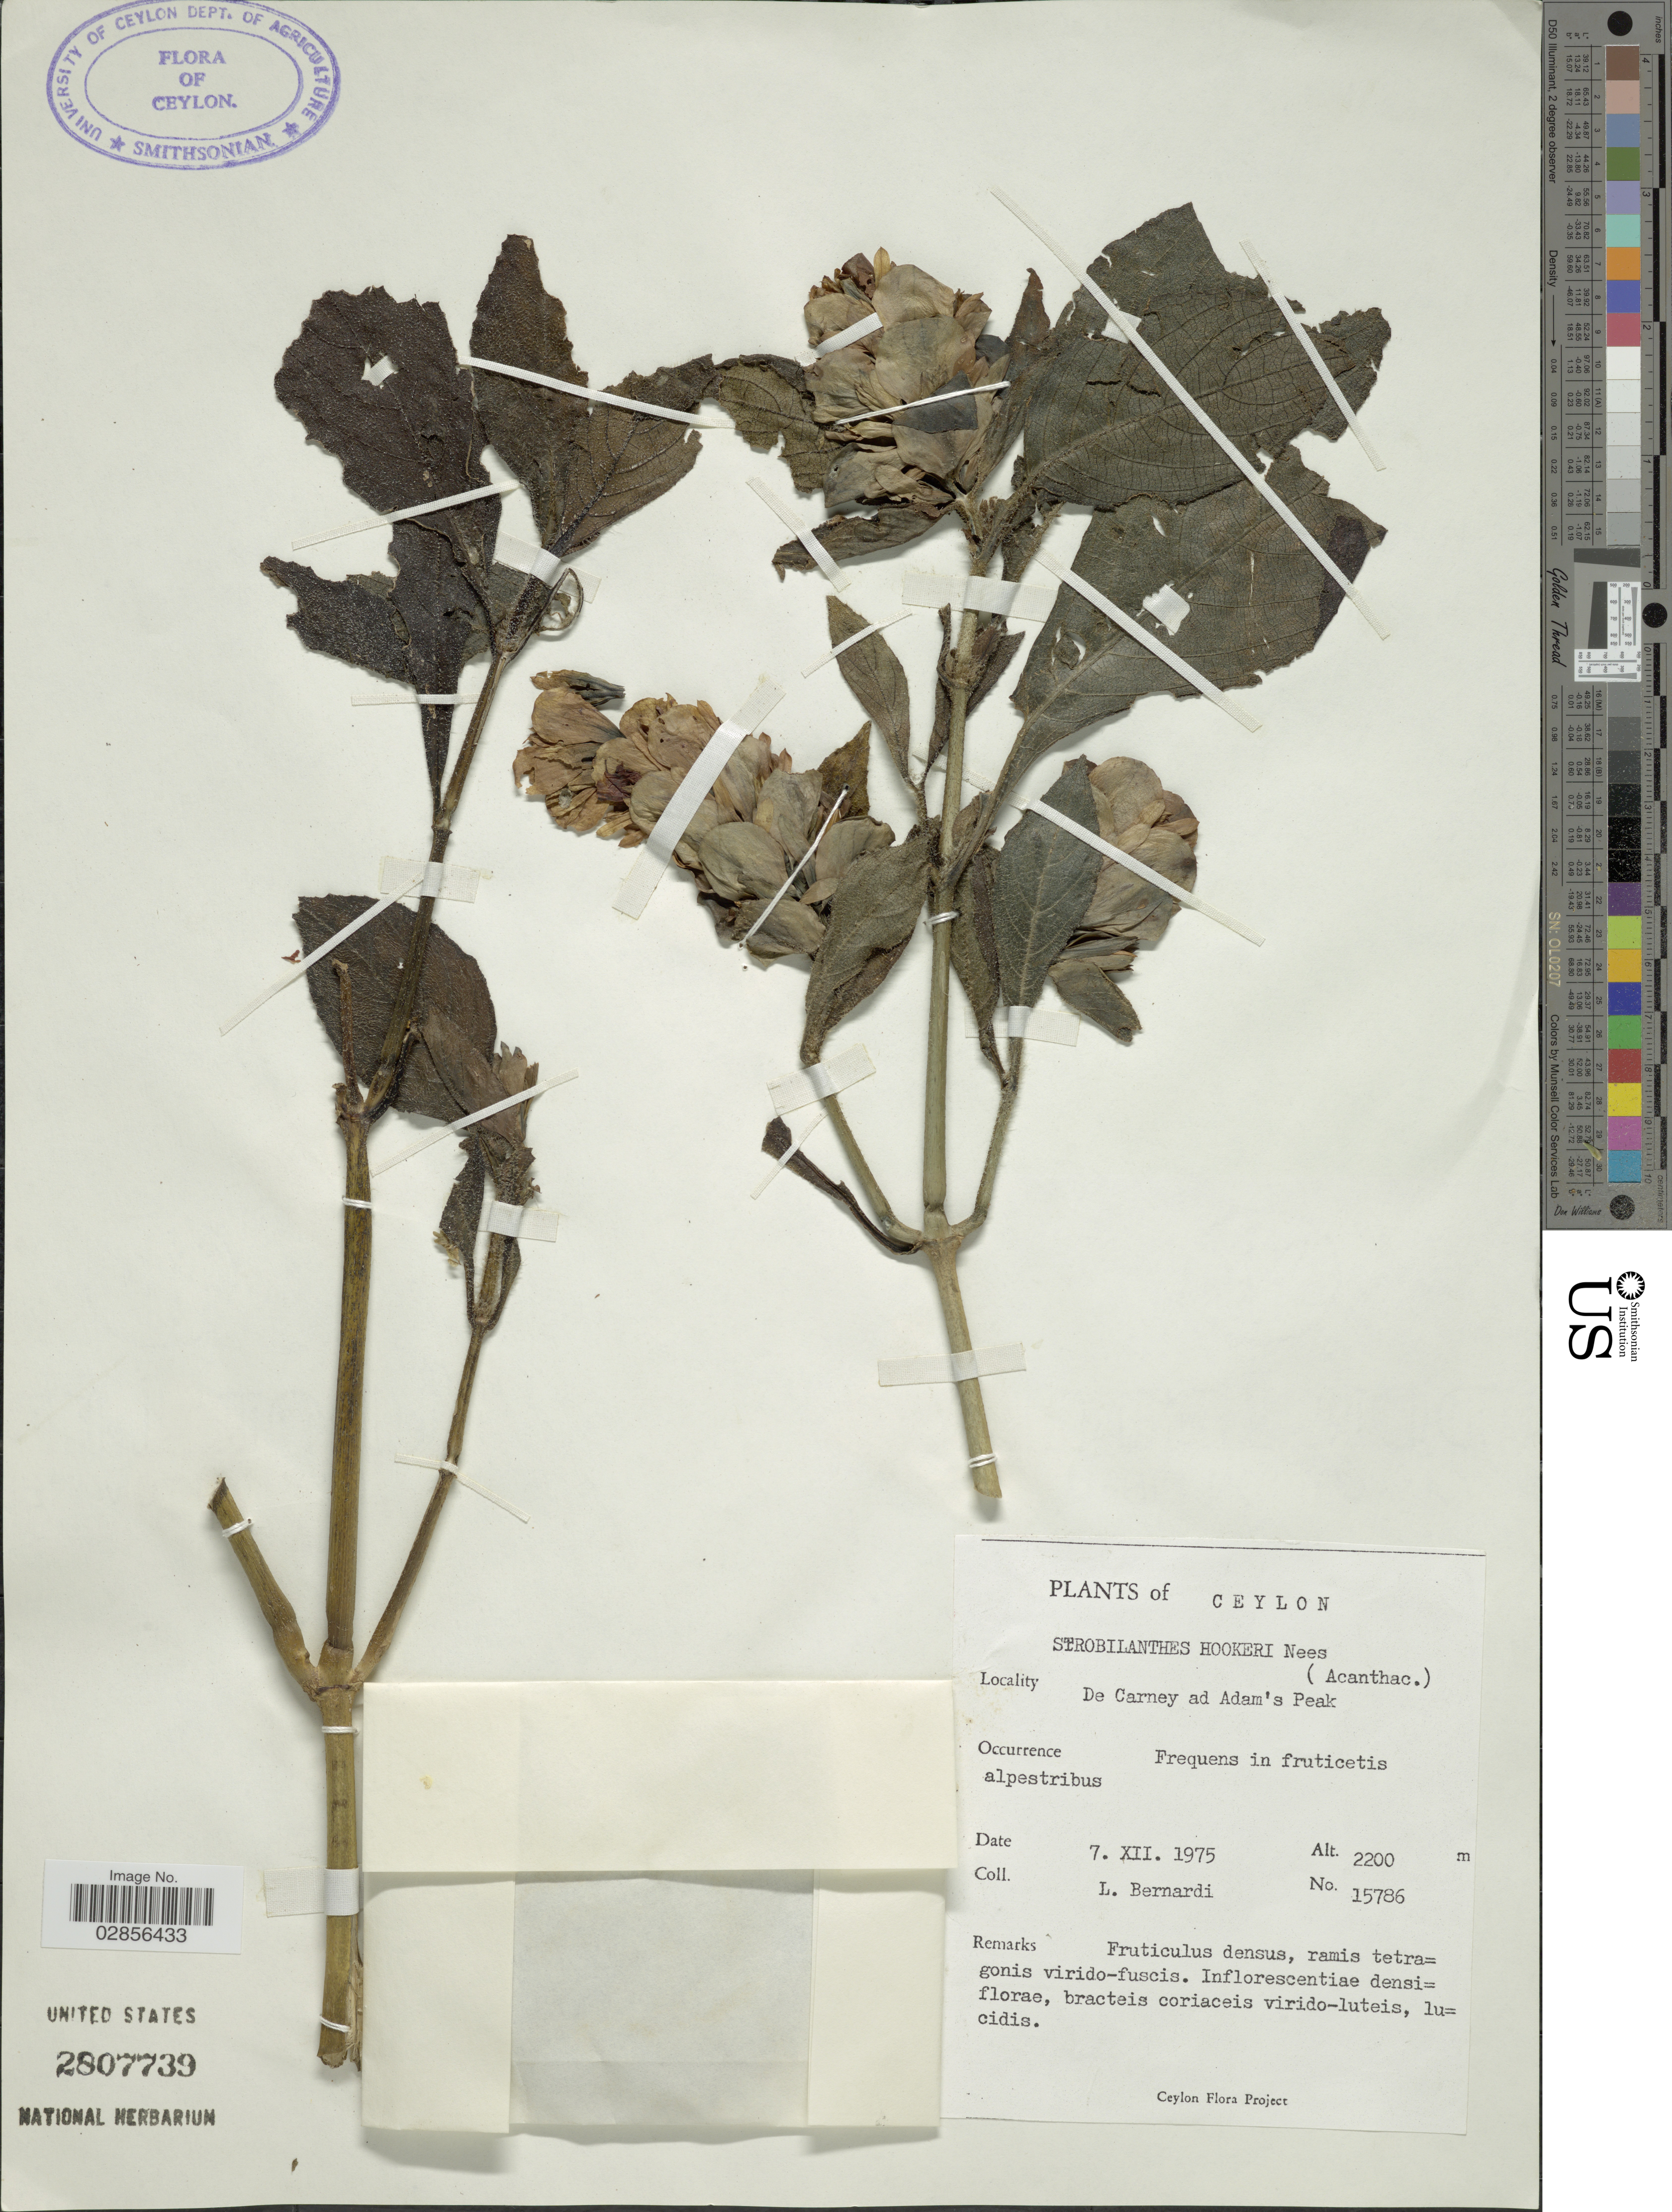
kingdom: Plantae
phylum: Tracheophyta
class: Magnoliopsida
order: Lamiales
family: Acanthaceae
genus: Strobilanthes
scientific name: Strobilanthes hookeri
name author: Nees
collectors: L. Bernardi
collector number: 15786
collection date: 1975-12-07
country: Sri Lanka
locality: Ceylon. De Carney ad Adam's Peak.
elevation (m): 2200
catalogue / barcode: US 2807739